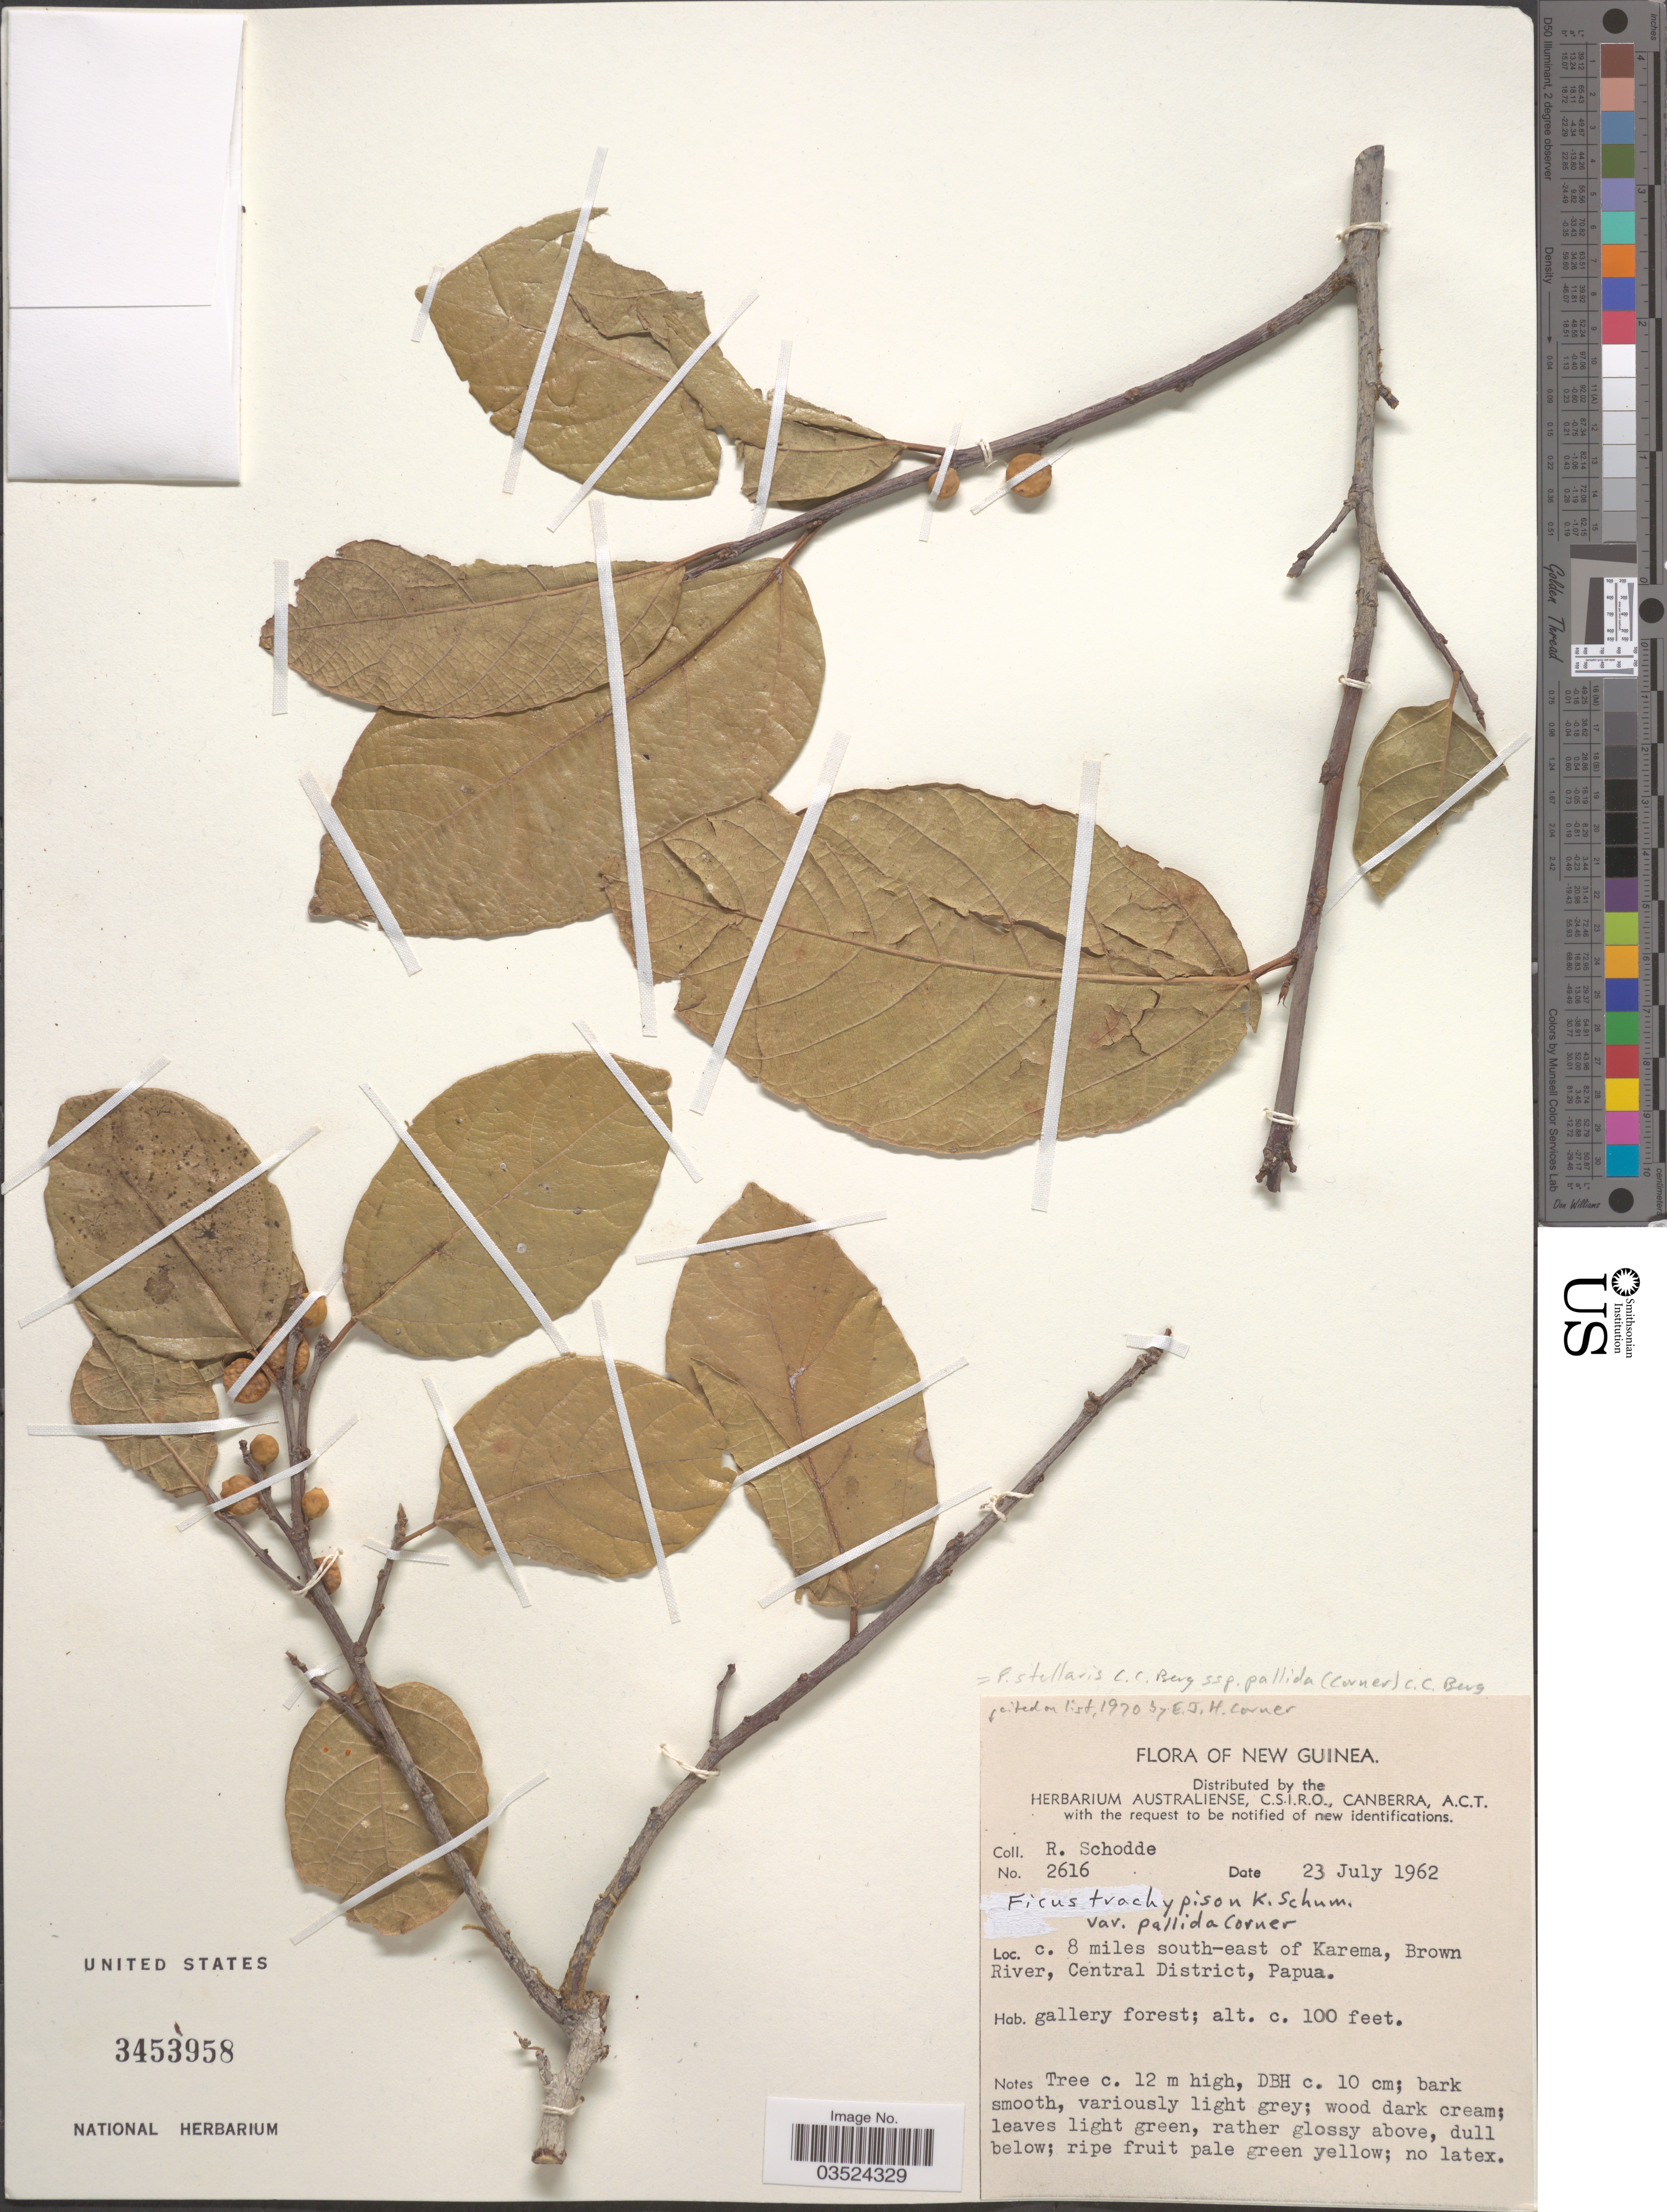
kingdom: Plantae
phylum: Tracheophyta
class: Magnoliopsida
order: Rosales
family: Moraceae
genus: Ficus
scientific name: Ficus stellaris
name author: C.C. Berg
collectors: R. Schodde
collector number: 2616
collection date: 1962-07-23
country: Papua New Guinea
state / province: Central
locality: New Guinea. c. 8 miles south-east of Karema, Brown River, Central District, Papua.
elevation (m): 30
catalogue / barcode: US 3453958